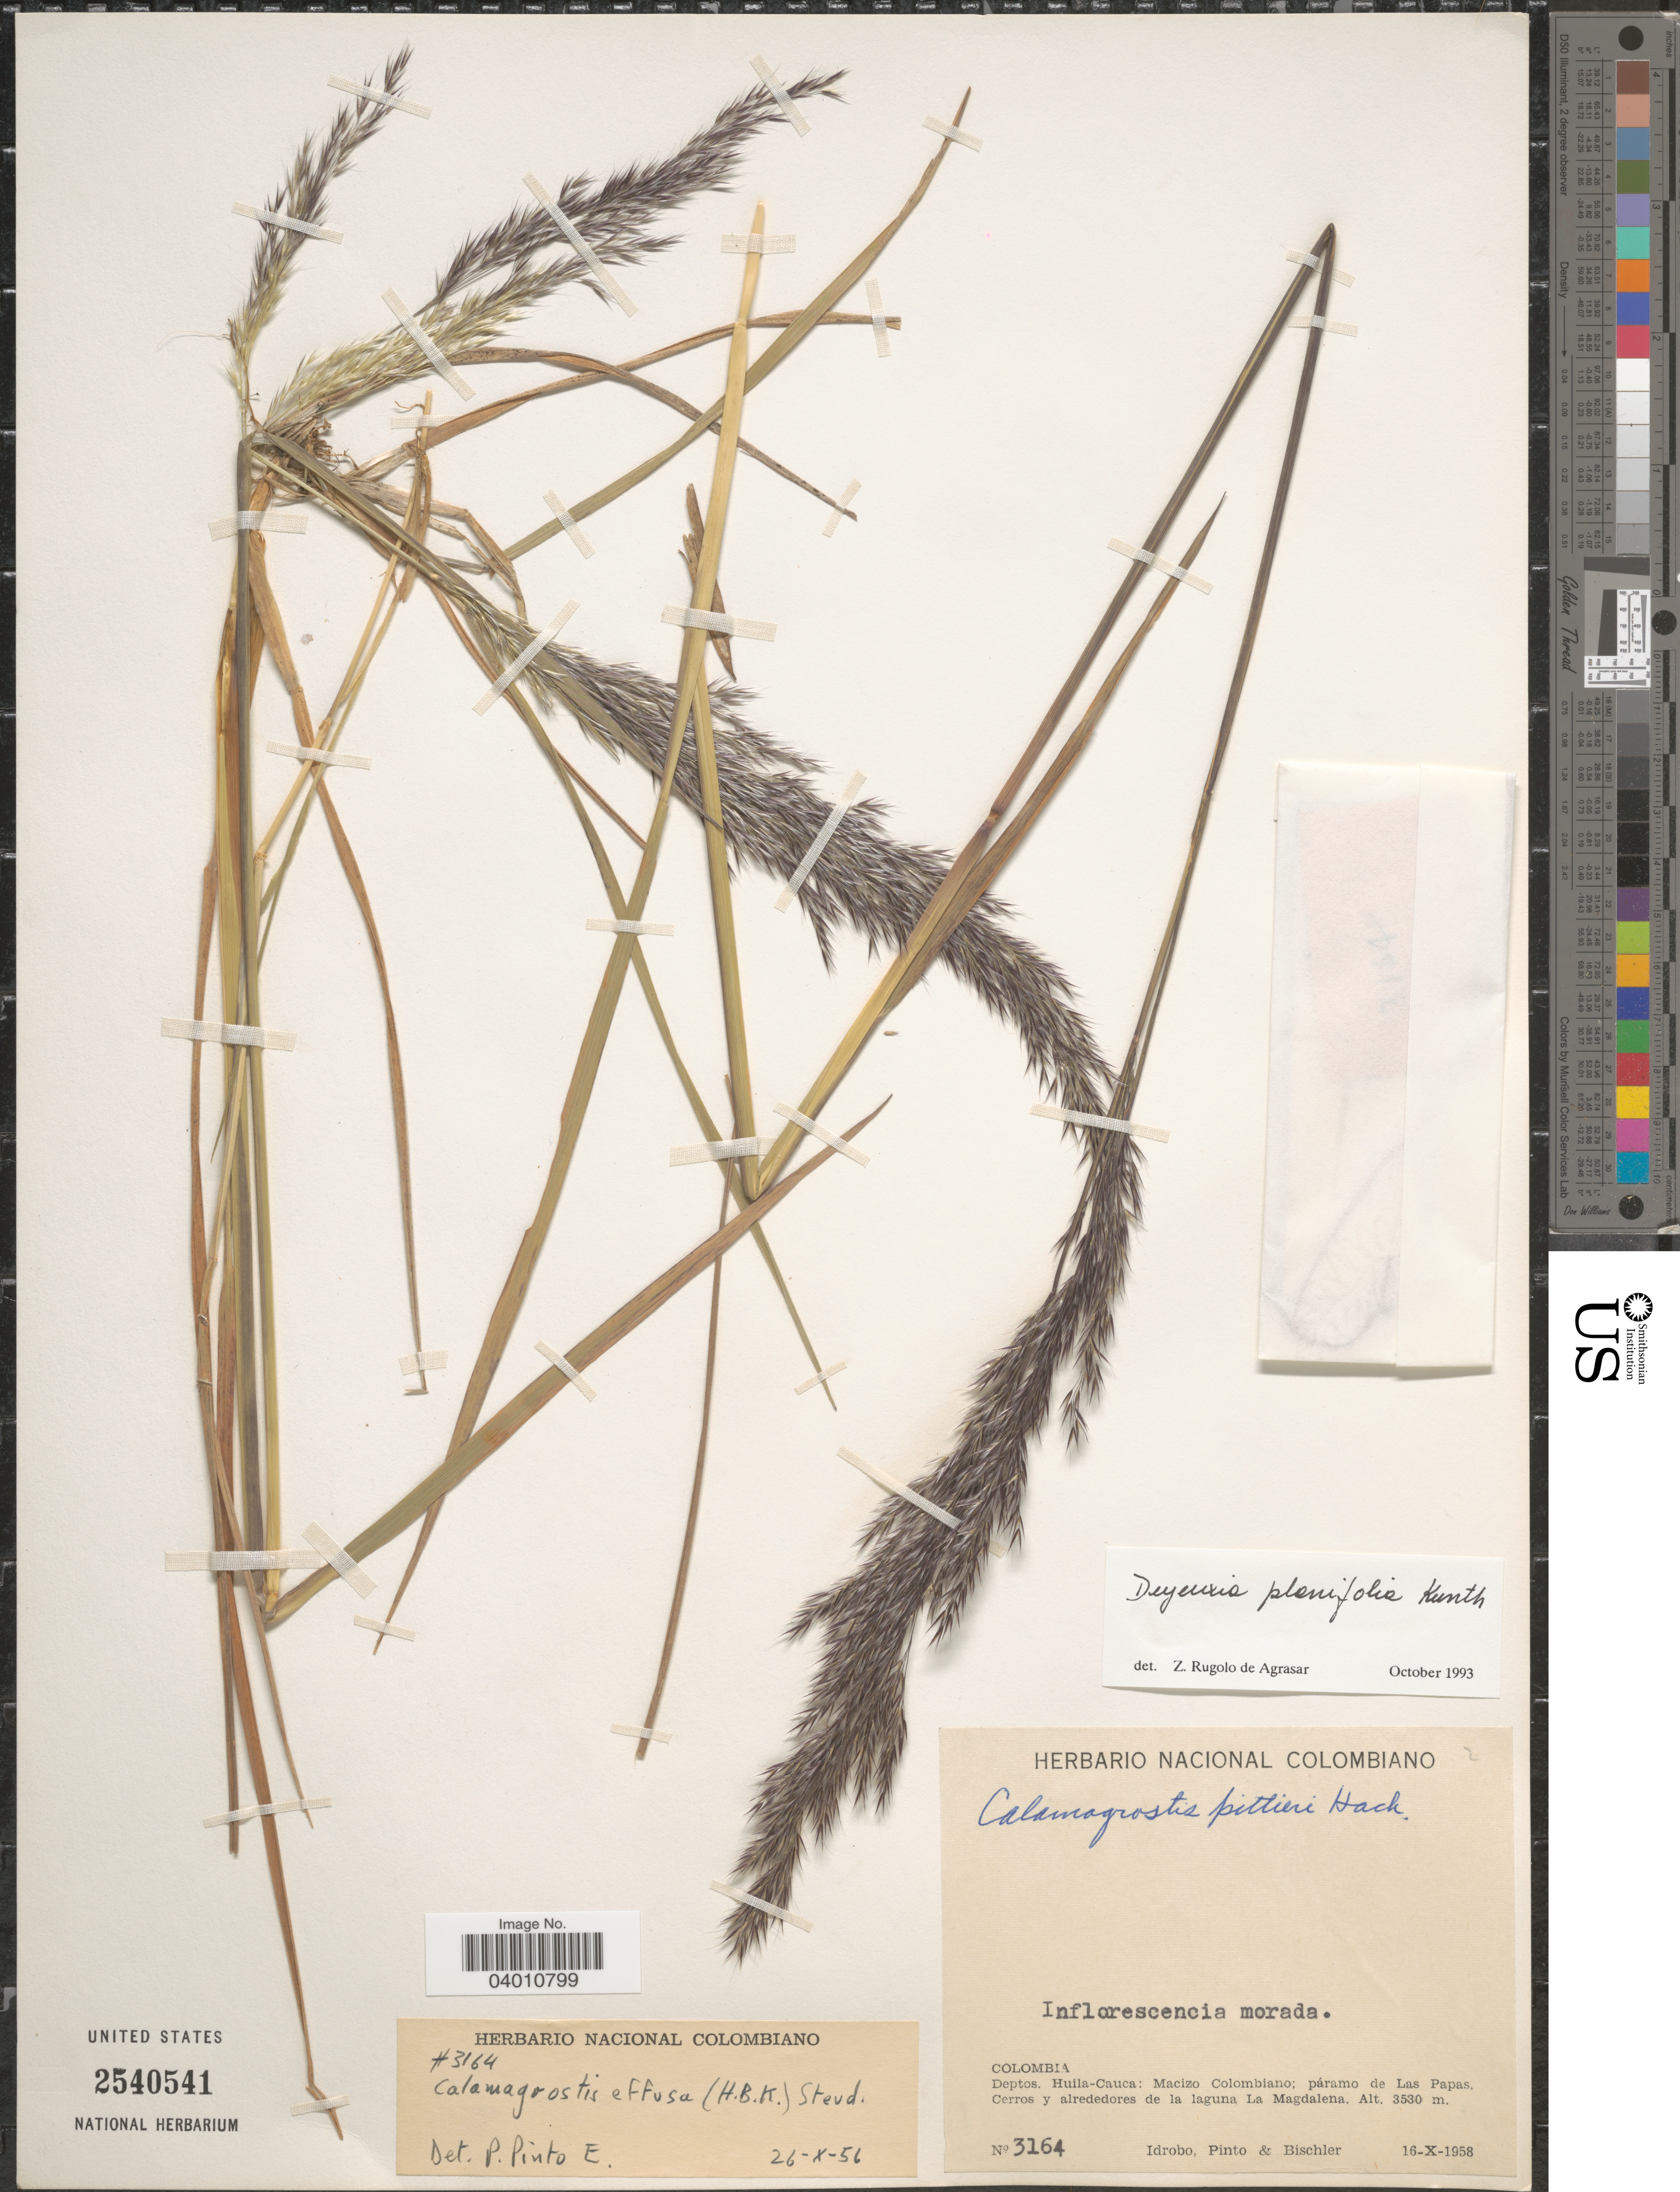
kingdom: Plantae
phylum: Tracheophyta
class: Liliopsida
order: Poales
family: Poaceae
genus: Peyritschia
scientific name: Peyritschia planifolia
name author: (Kunth) P.M. Peterson et al.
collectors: -- Idrobo, Pinto, -- & -. Bischler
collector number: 3164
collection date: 1958-10-16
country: Colombia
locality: Deptos. Huila-Cauca: Macizo Colombiano; páramo de Las Papas, Cerros y alrededores de la laguna La Magdalena.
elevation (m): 3530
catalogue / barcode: US 2540541